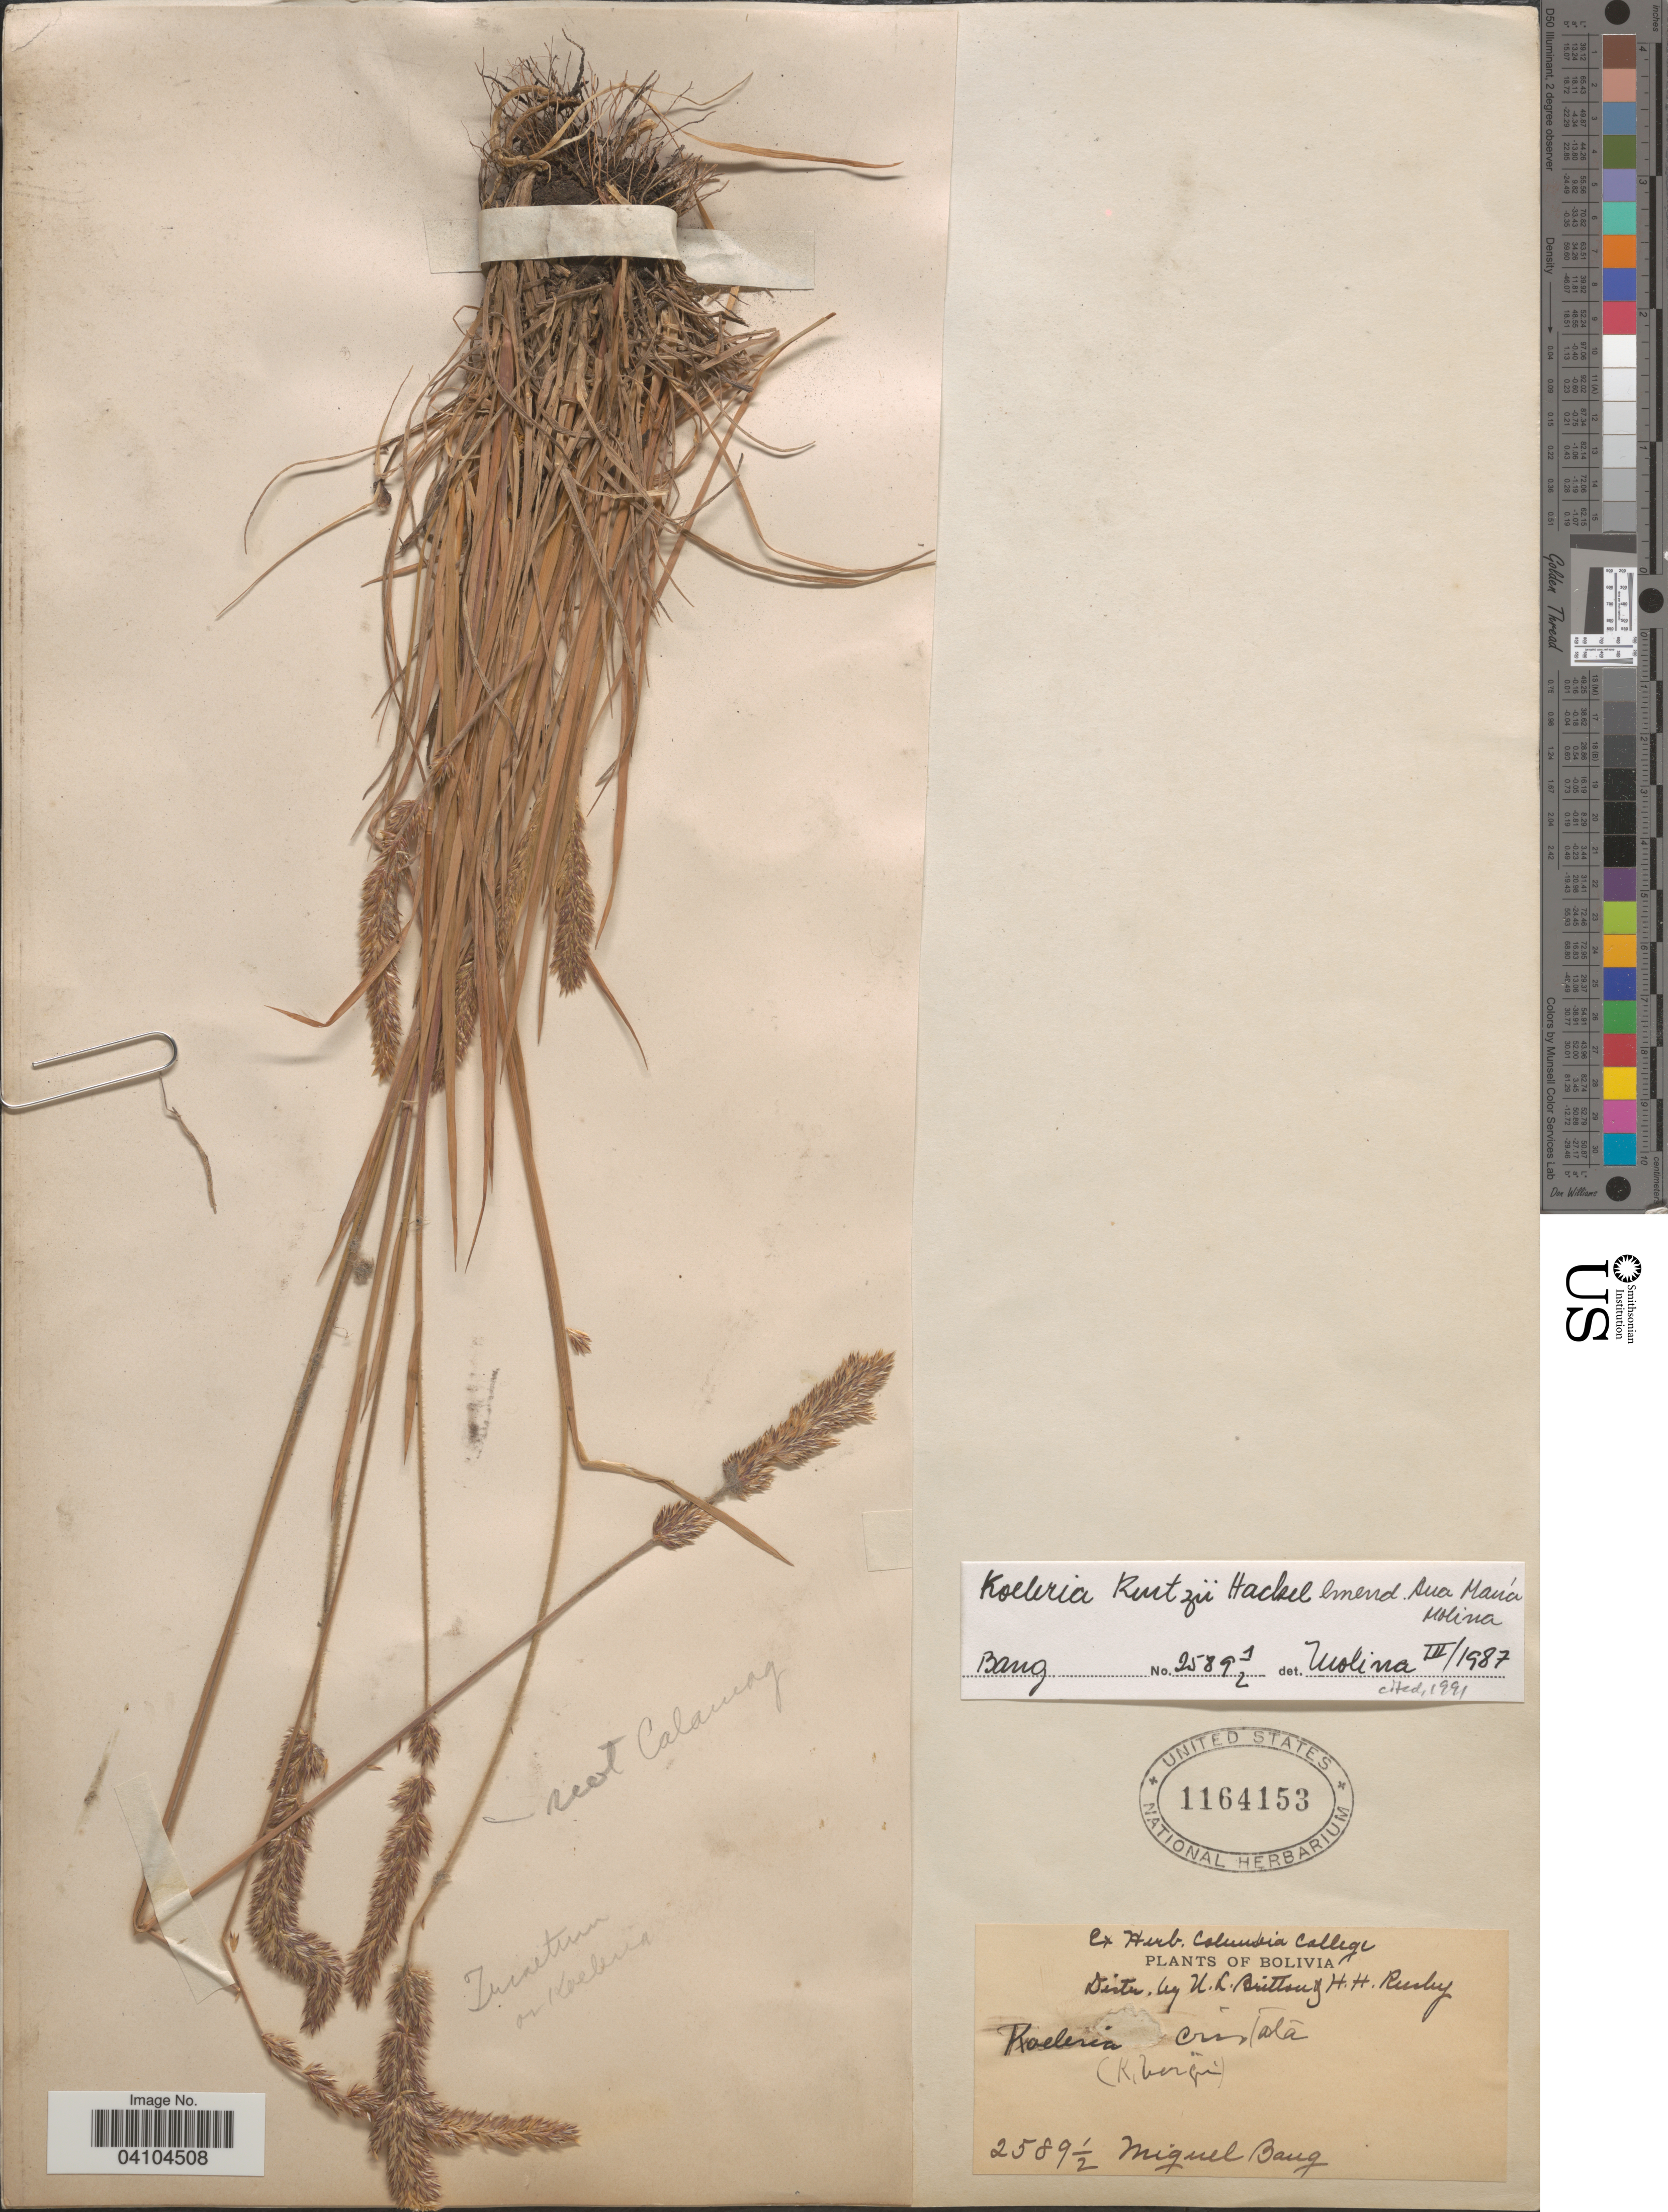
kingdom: Plantae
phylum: Tracheophyta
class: Liliopsida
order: Poales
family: Poaceae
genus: Koeleria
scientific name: Koeleria kurtzii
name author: Hack. ex Kurtz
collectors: M. Bang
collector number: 2589½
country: Bolivia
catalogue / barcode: US 1164153